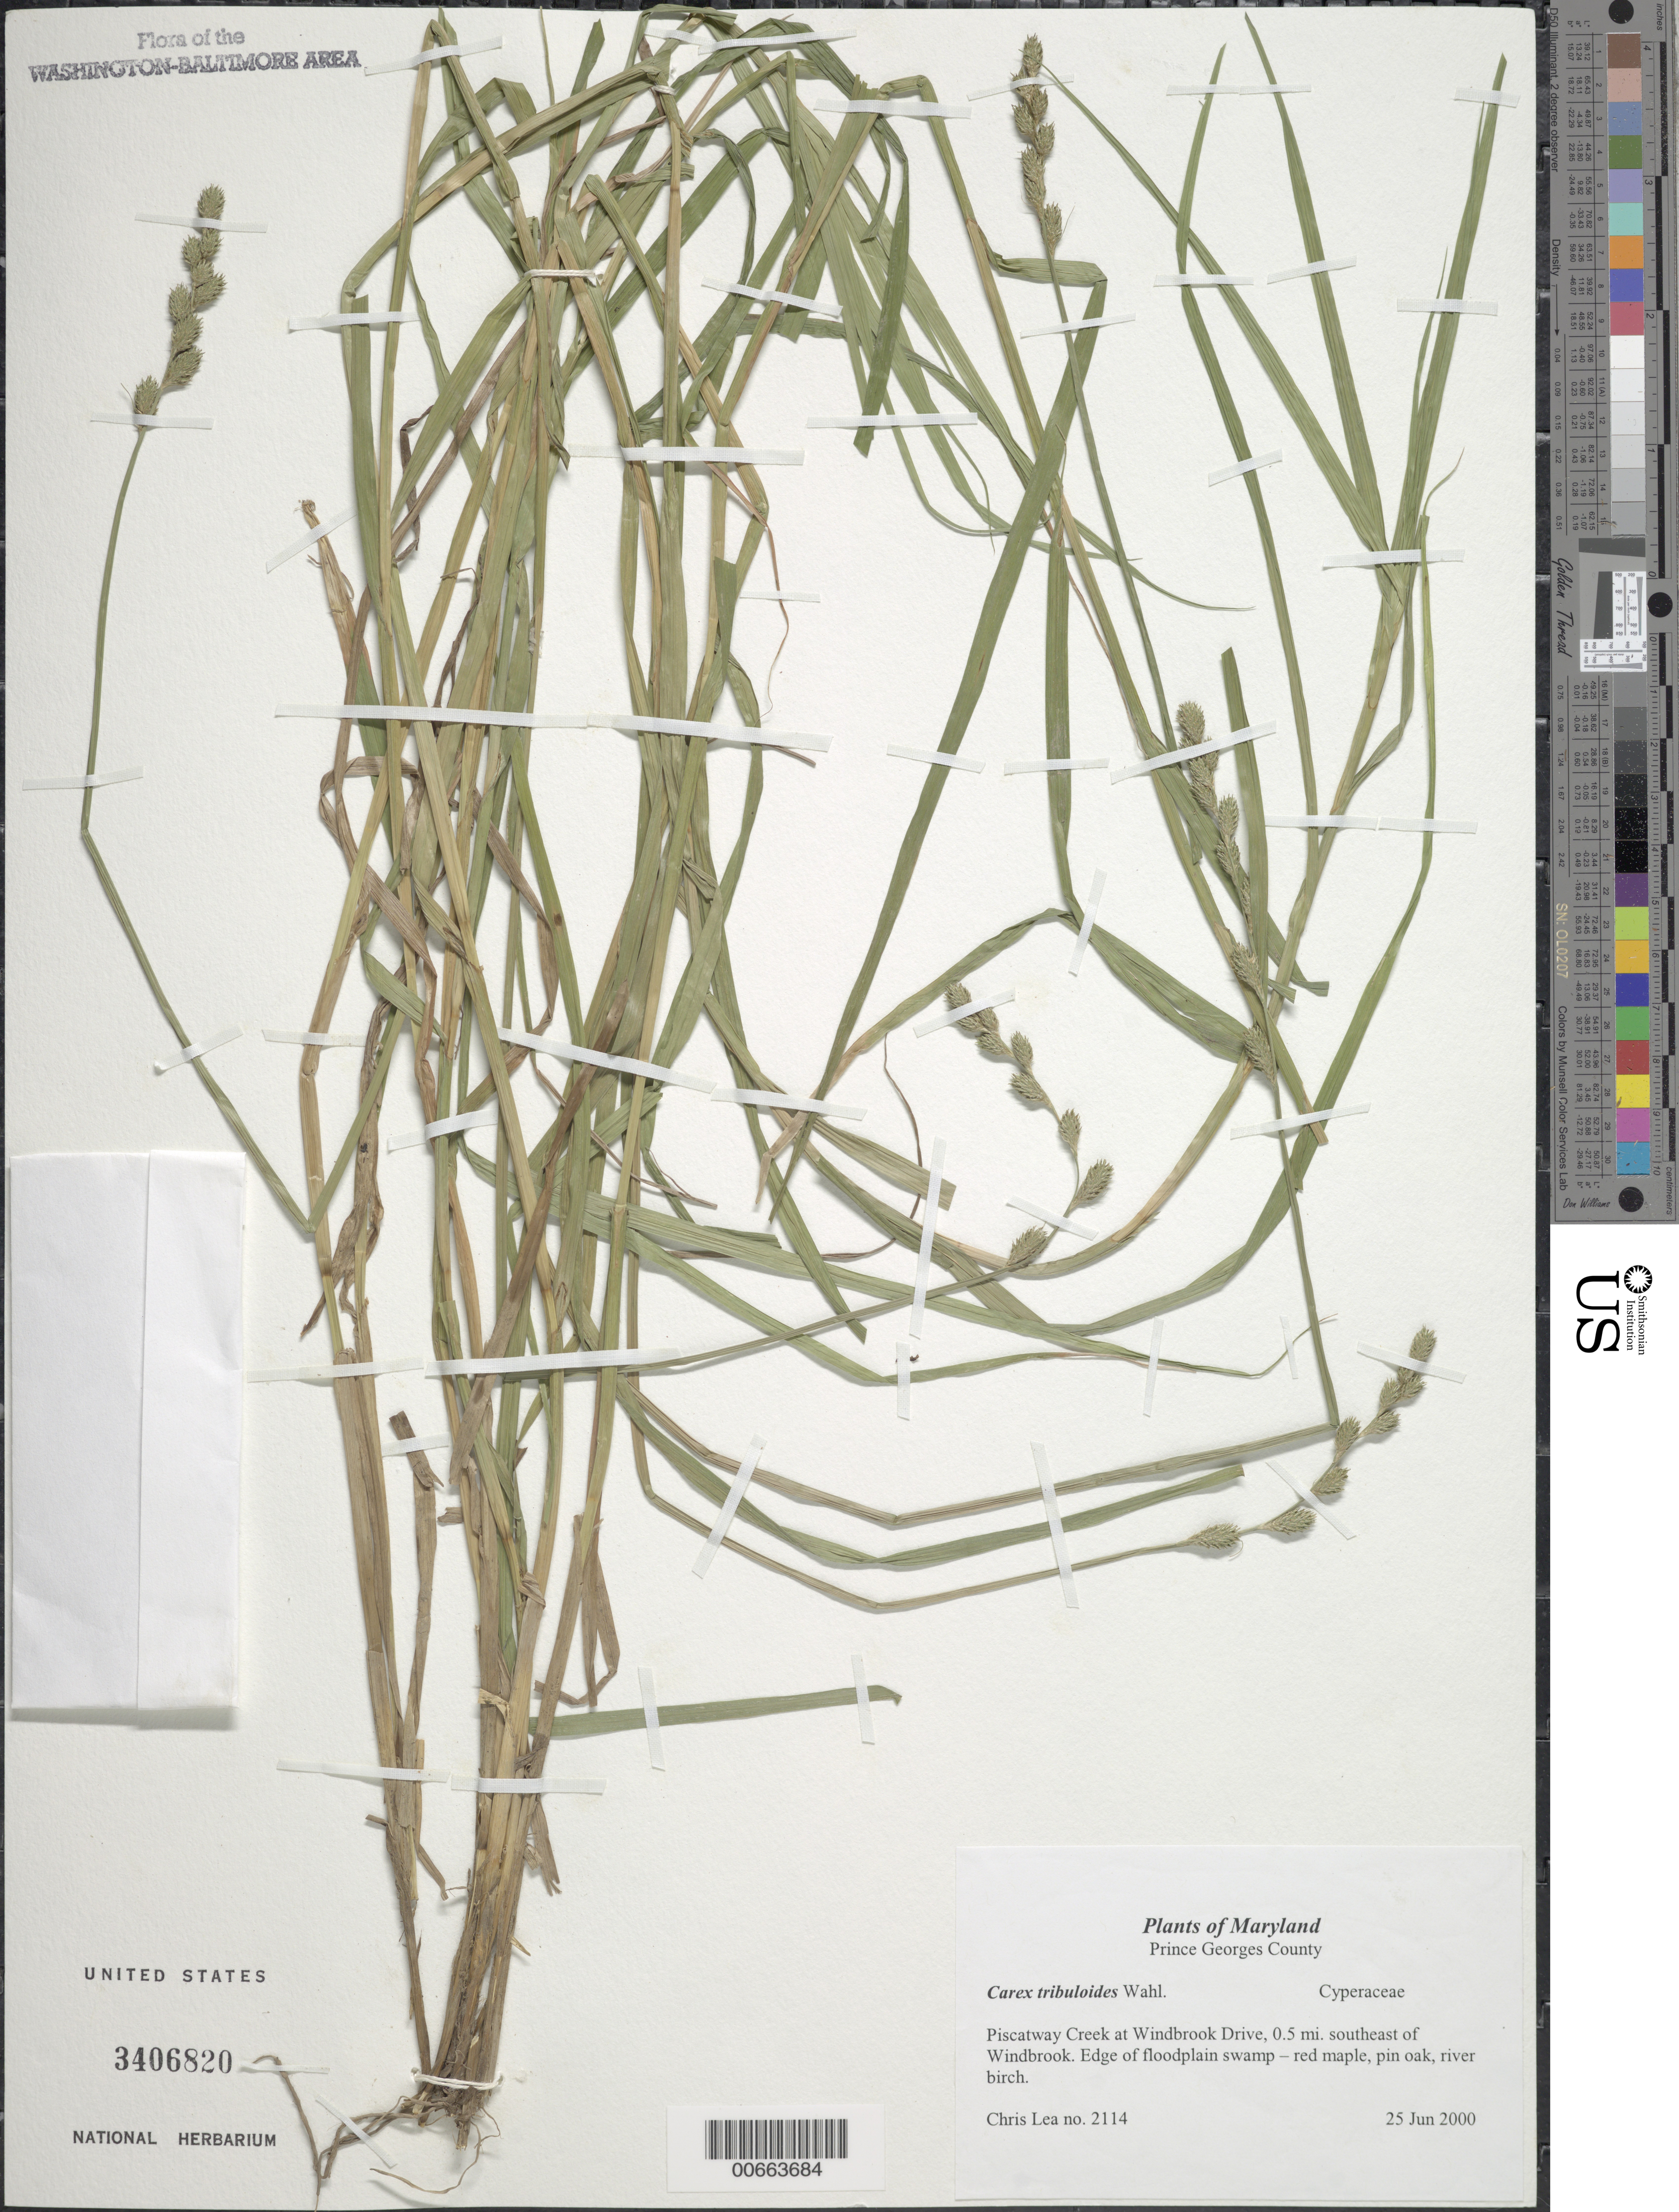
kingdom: Plantae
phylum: Tracheophyta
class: Liliopsida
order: Poales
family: Cyperaceae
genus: Carex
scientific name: Carex tribuloides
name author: Wahlenb.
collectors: C. Lea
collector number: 2114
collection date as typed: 25 Jun 2000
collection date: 2000-06-25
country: United States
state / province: Maryland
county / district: Prince George's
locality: Piscataway Creek at Windbrook Drive, 0.5 mi. southeast of Windbrook.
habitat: Edge of floodplain swamp - red maple, pin oak, river birch.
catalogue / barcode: US 3406820